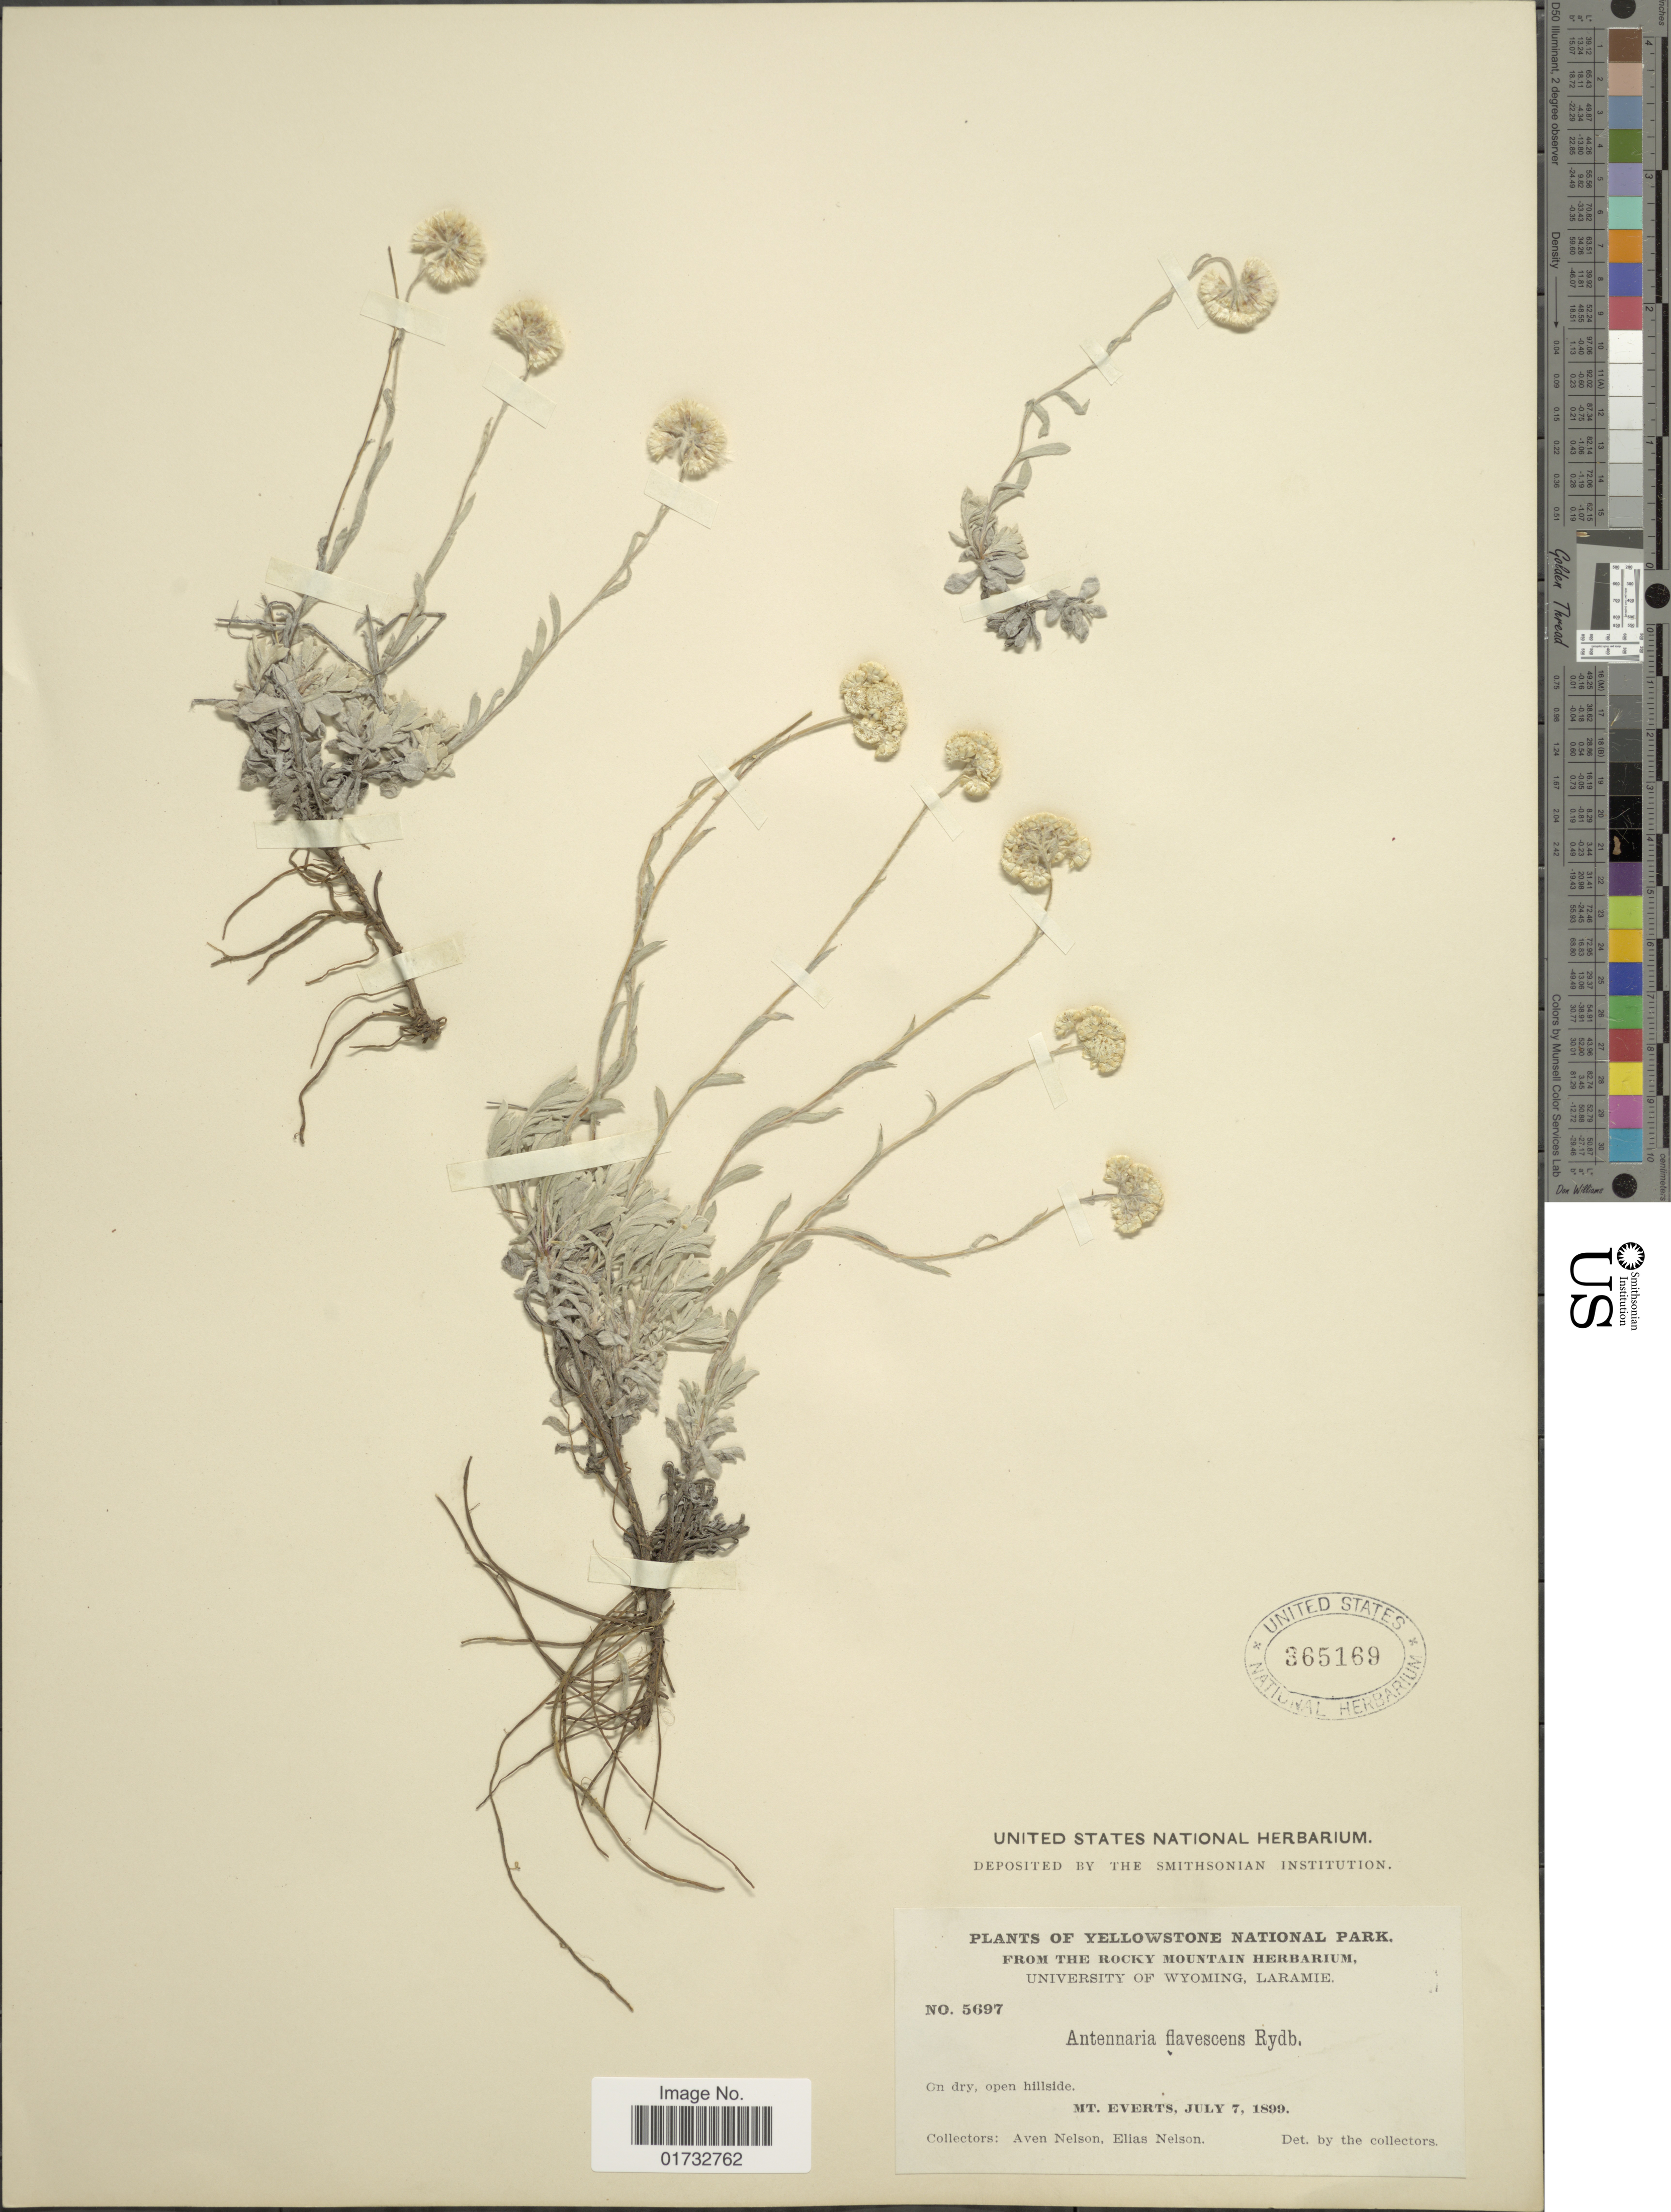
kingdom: Plantae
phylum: Tracheophyta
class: Magnoliopsida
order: Asterales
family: Asteraceae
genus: Antennaria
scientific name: Antennaria reflexa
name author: E.E. Nelson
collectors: A. Nelson & E. Nelson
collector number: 5697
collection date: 1899-07-07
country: United States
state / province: Wyoming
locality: Yellowstone National Park. Mt. Everts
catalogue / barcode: US 365169